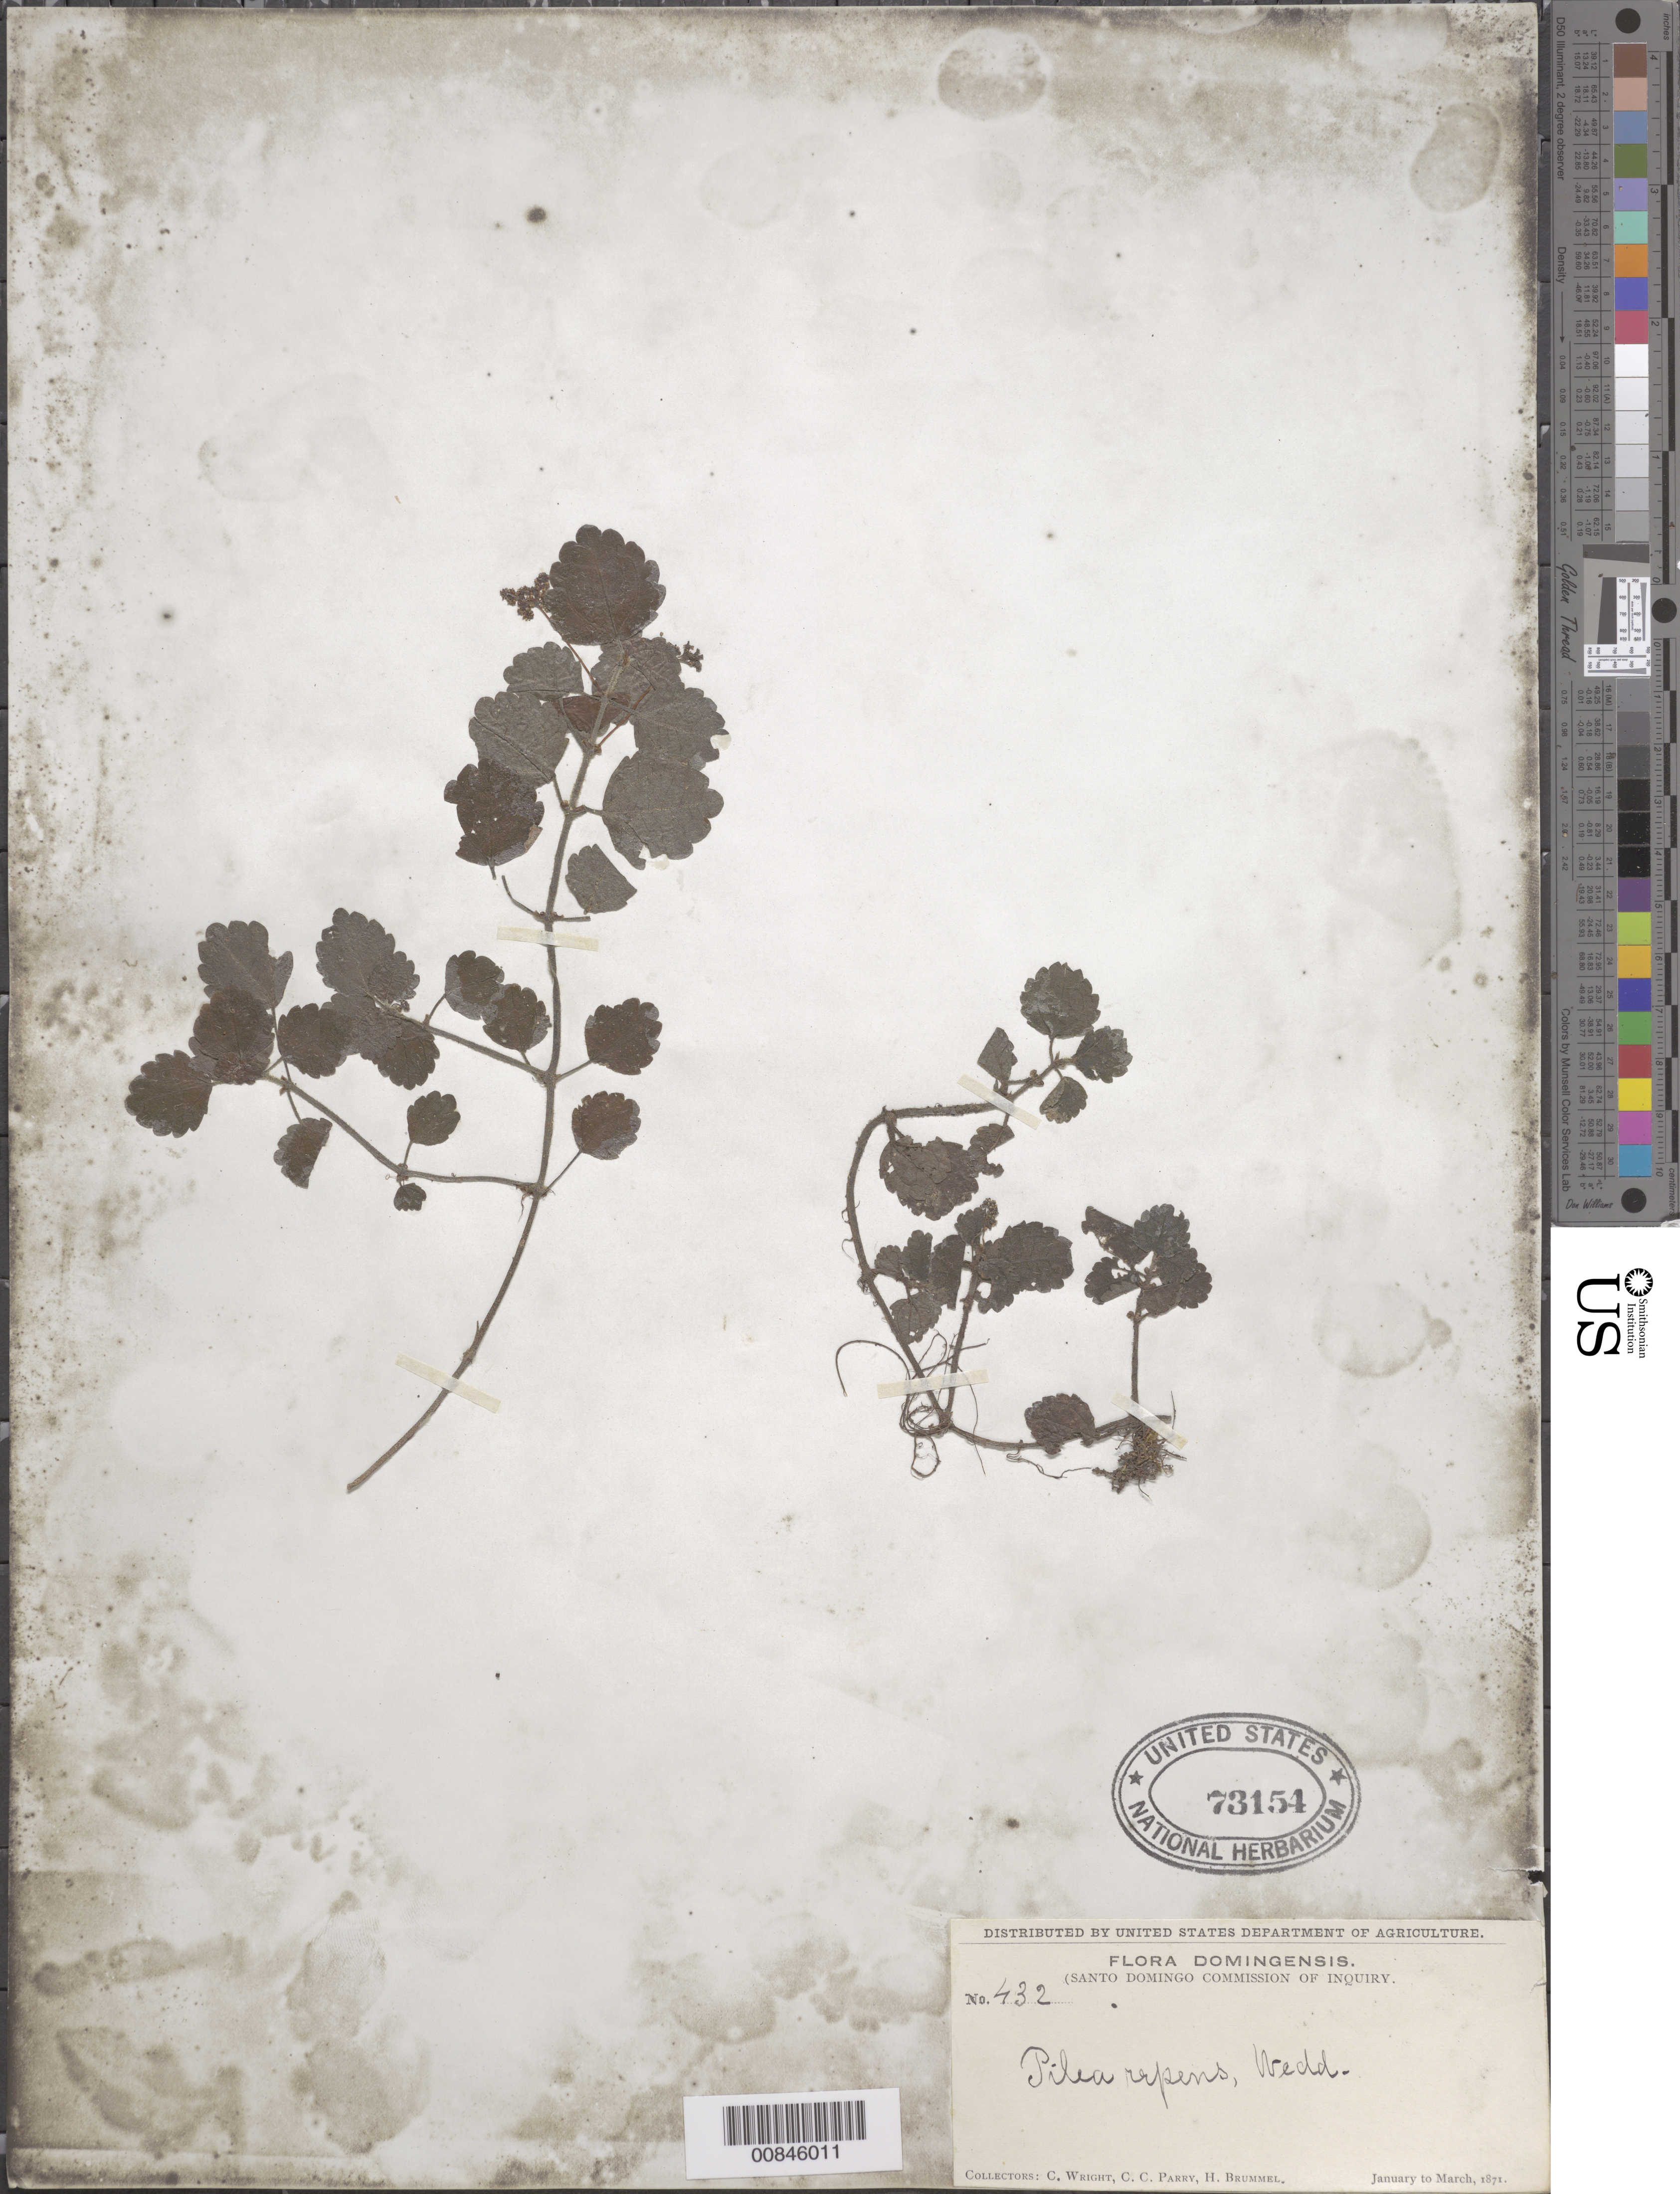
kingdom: Plantae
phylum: Tracheophyta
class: Magnoliopsida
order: Rosales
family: Urticaceae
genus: Pilea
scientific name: Pilea repens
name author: (Sw.) Wedd.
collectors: C. Wright, C. C. Parry & H. Brummel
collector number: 432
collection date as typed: Jan 1871 to -- Mar 1871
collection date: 1871-01/1871-03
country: Dominican Republic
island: Hispaniola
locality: Dominican Republic.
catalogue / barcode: US 73154